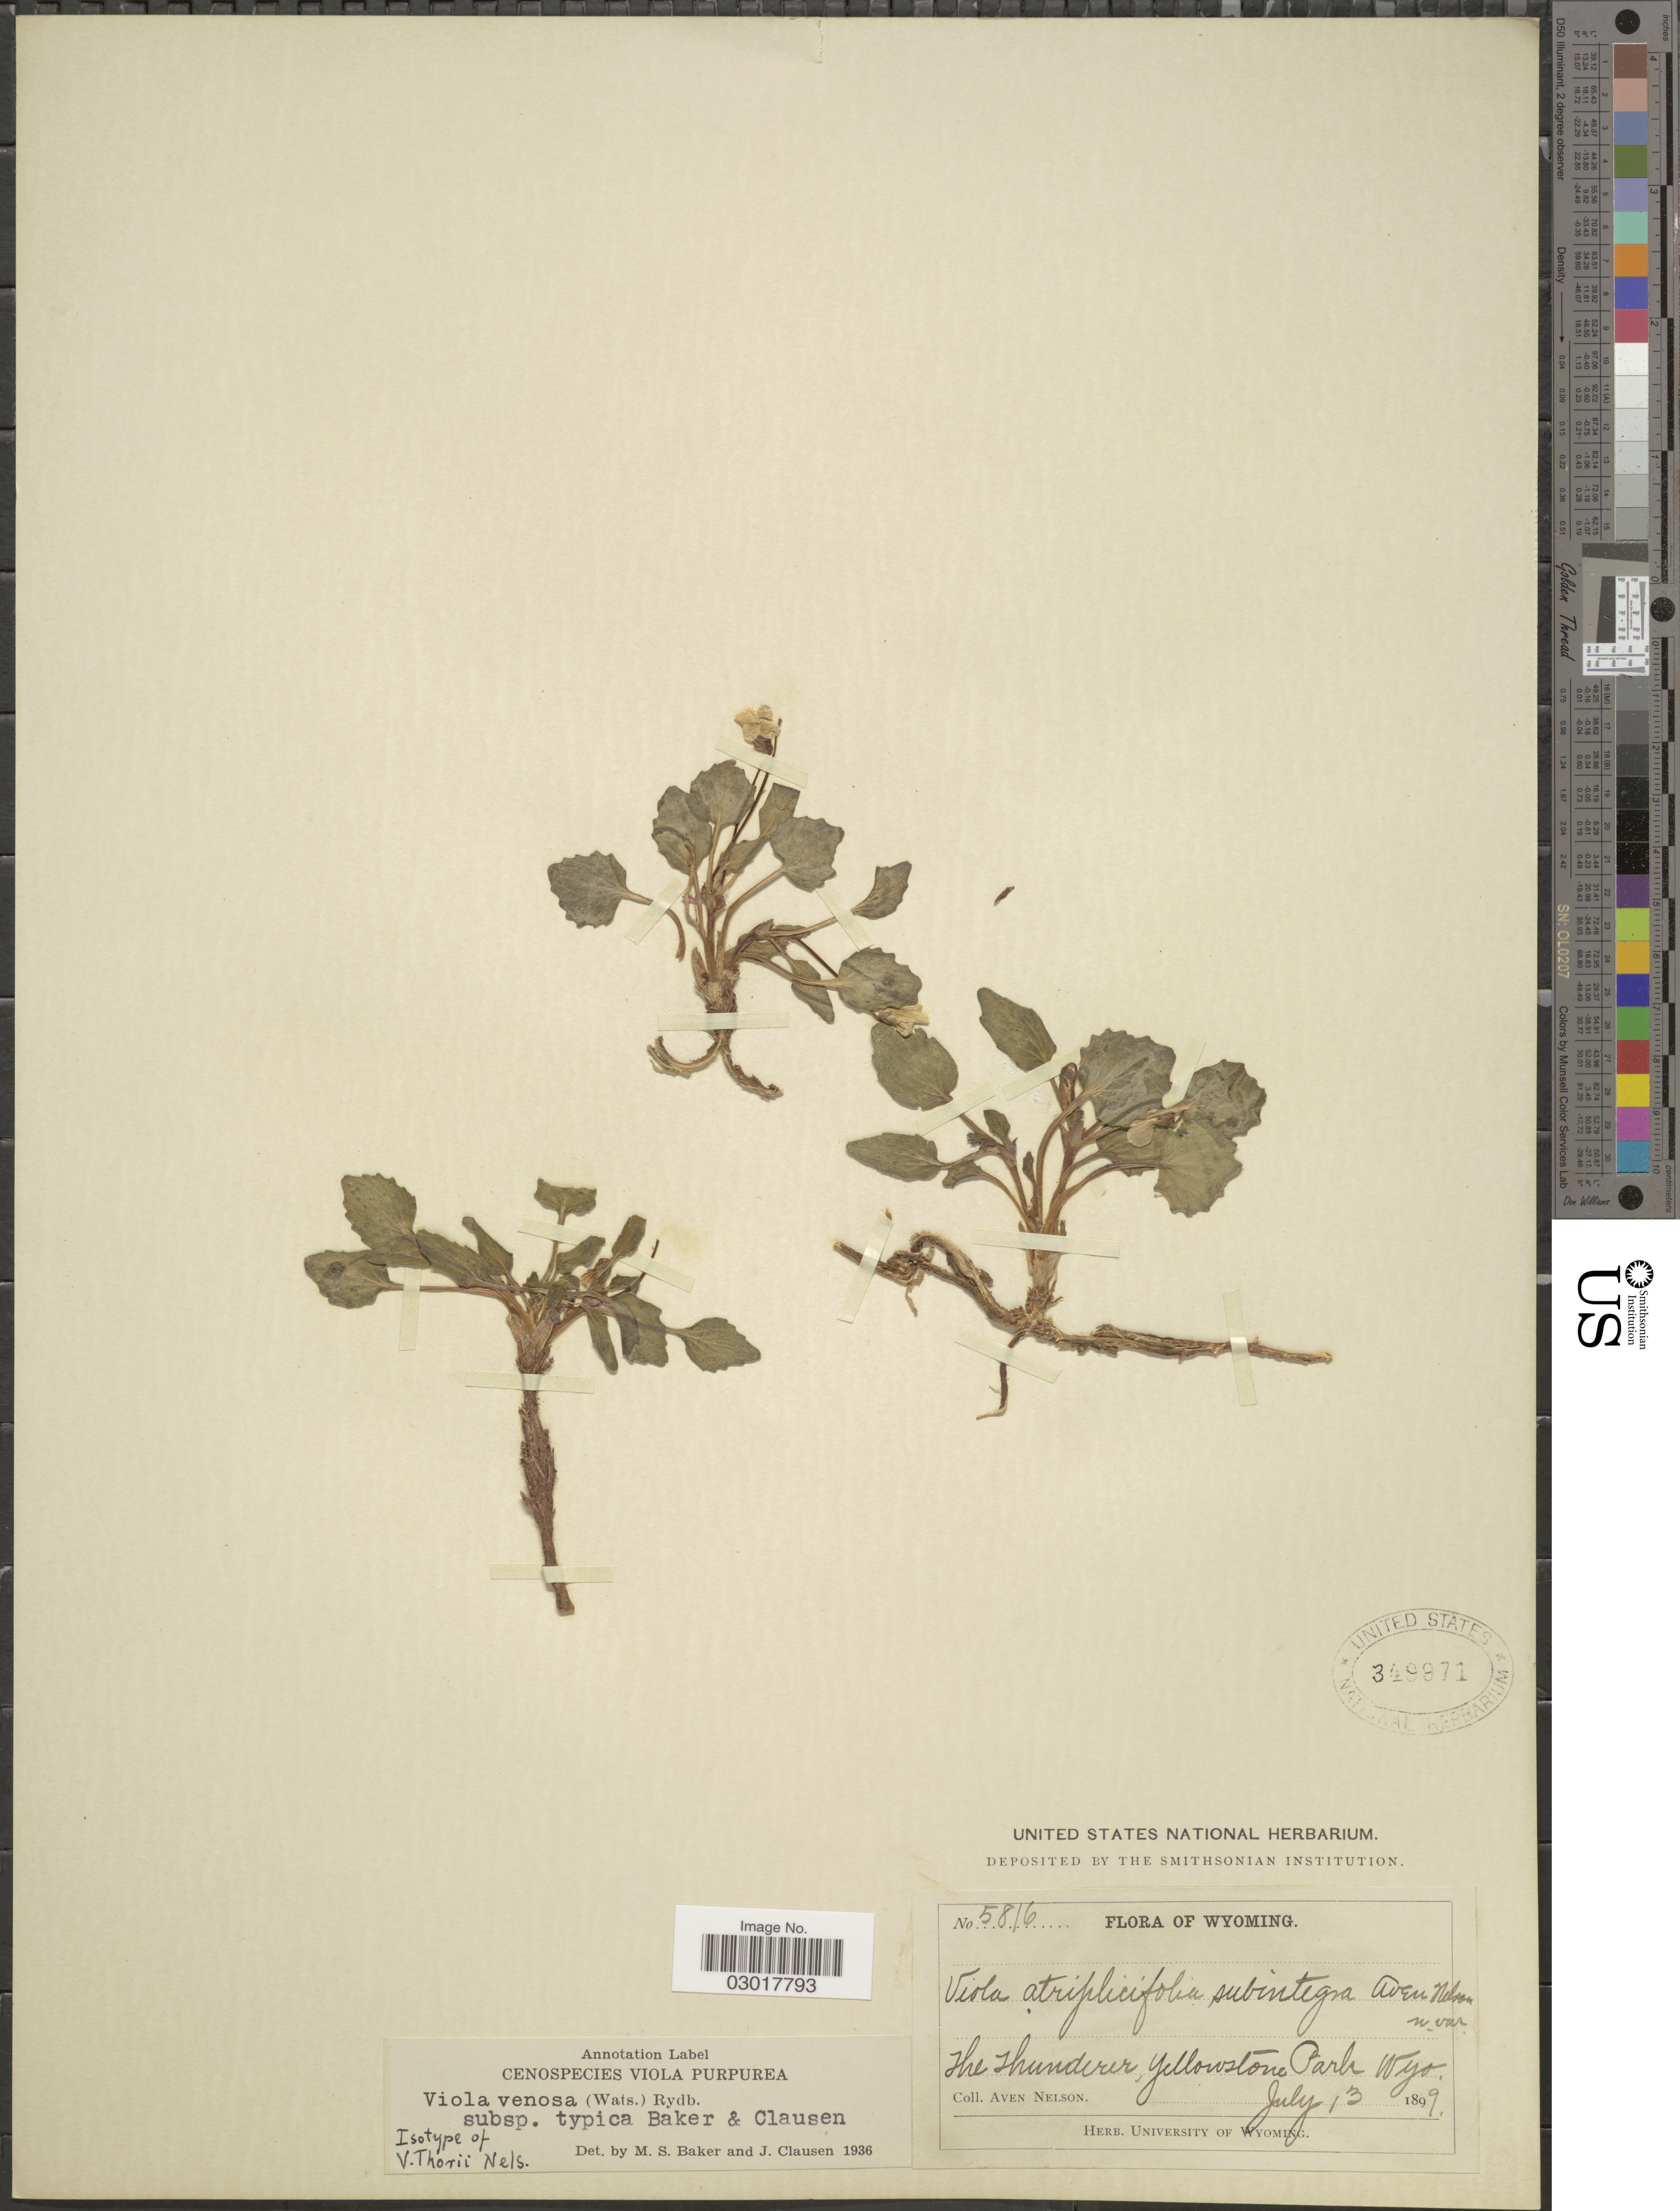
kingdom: Plantae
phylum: Tracheophyta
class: Magnoliopsida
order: Malpighiales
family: Violaceae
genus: Viola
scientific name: Viola venosa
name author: (S. Watson) Rydb.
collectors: A. Nelson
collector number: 5816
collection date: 1899-07-13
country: United States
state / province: Wyoming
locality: The Thunderer, Yellowstone Park.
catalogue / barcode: US 349971